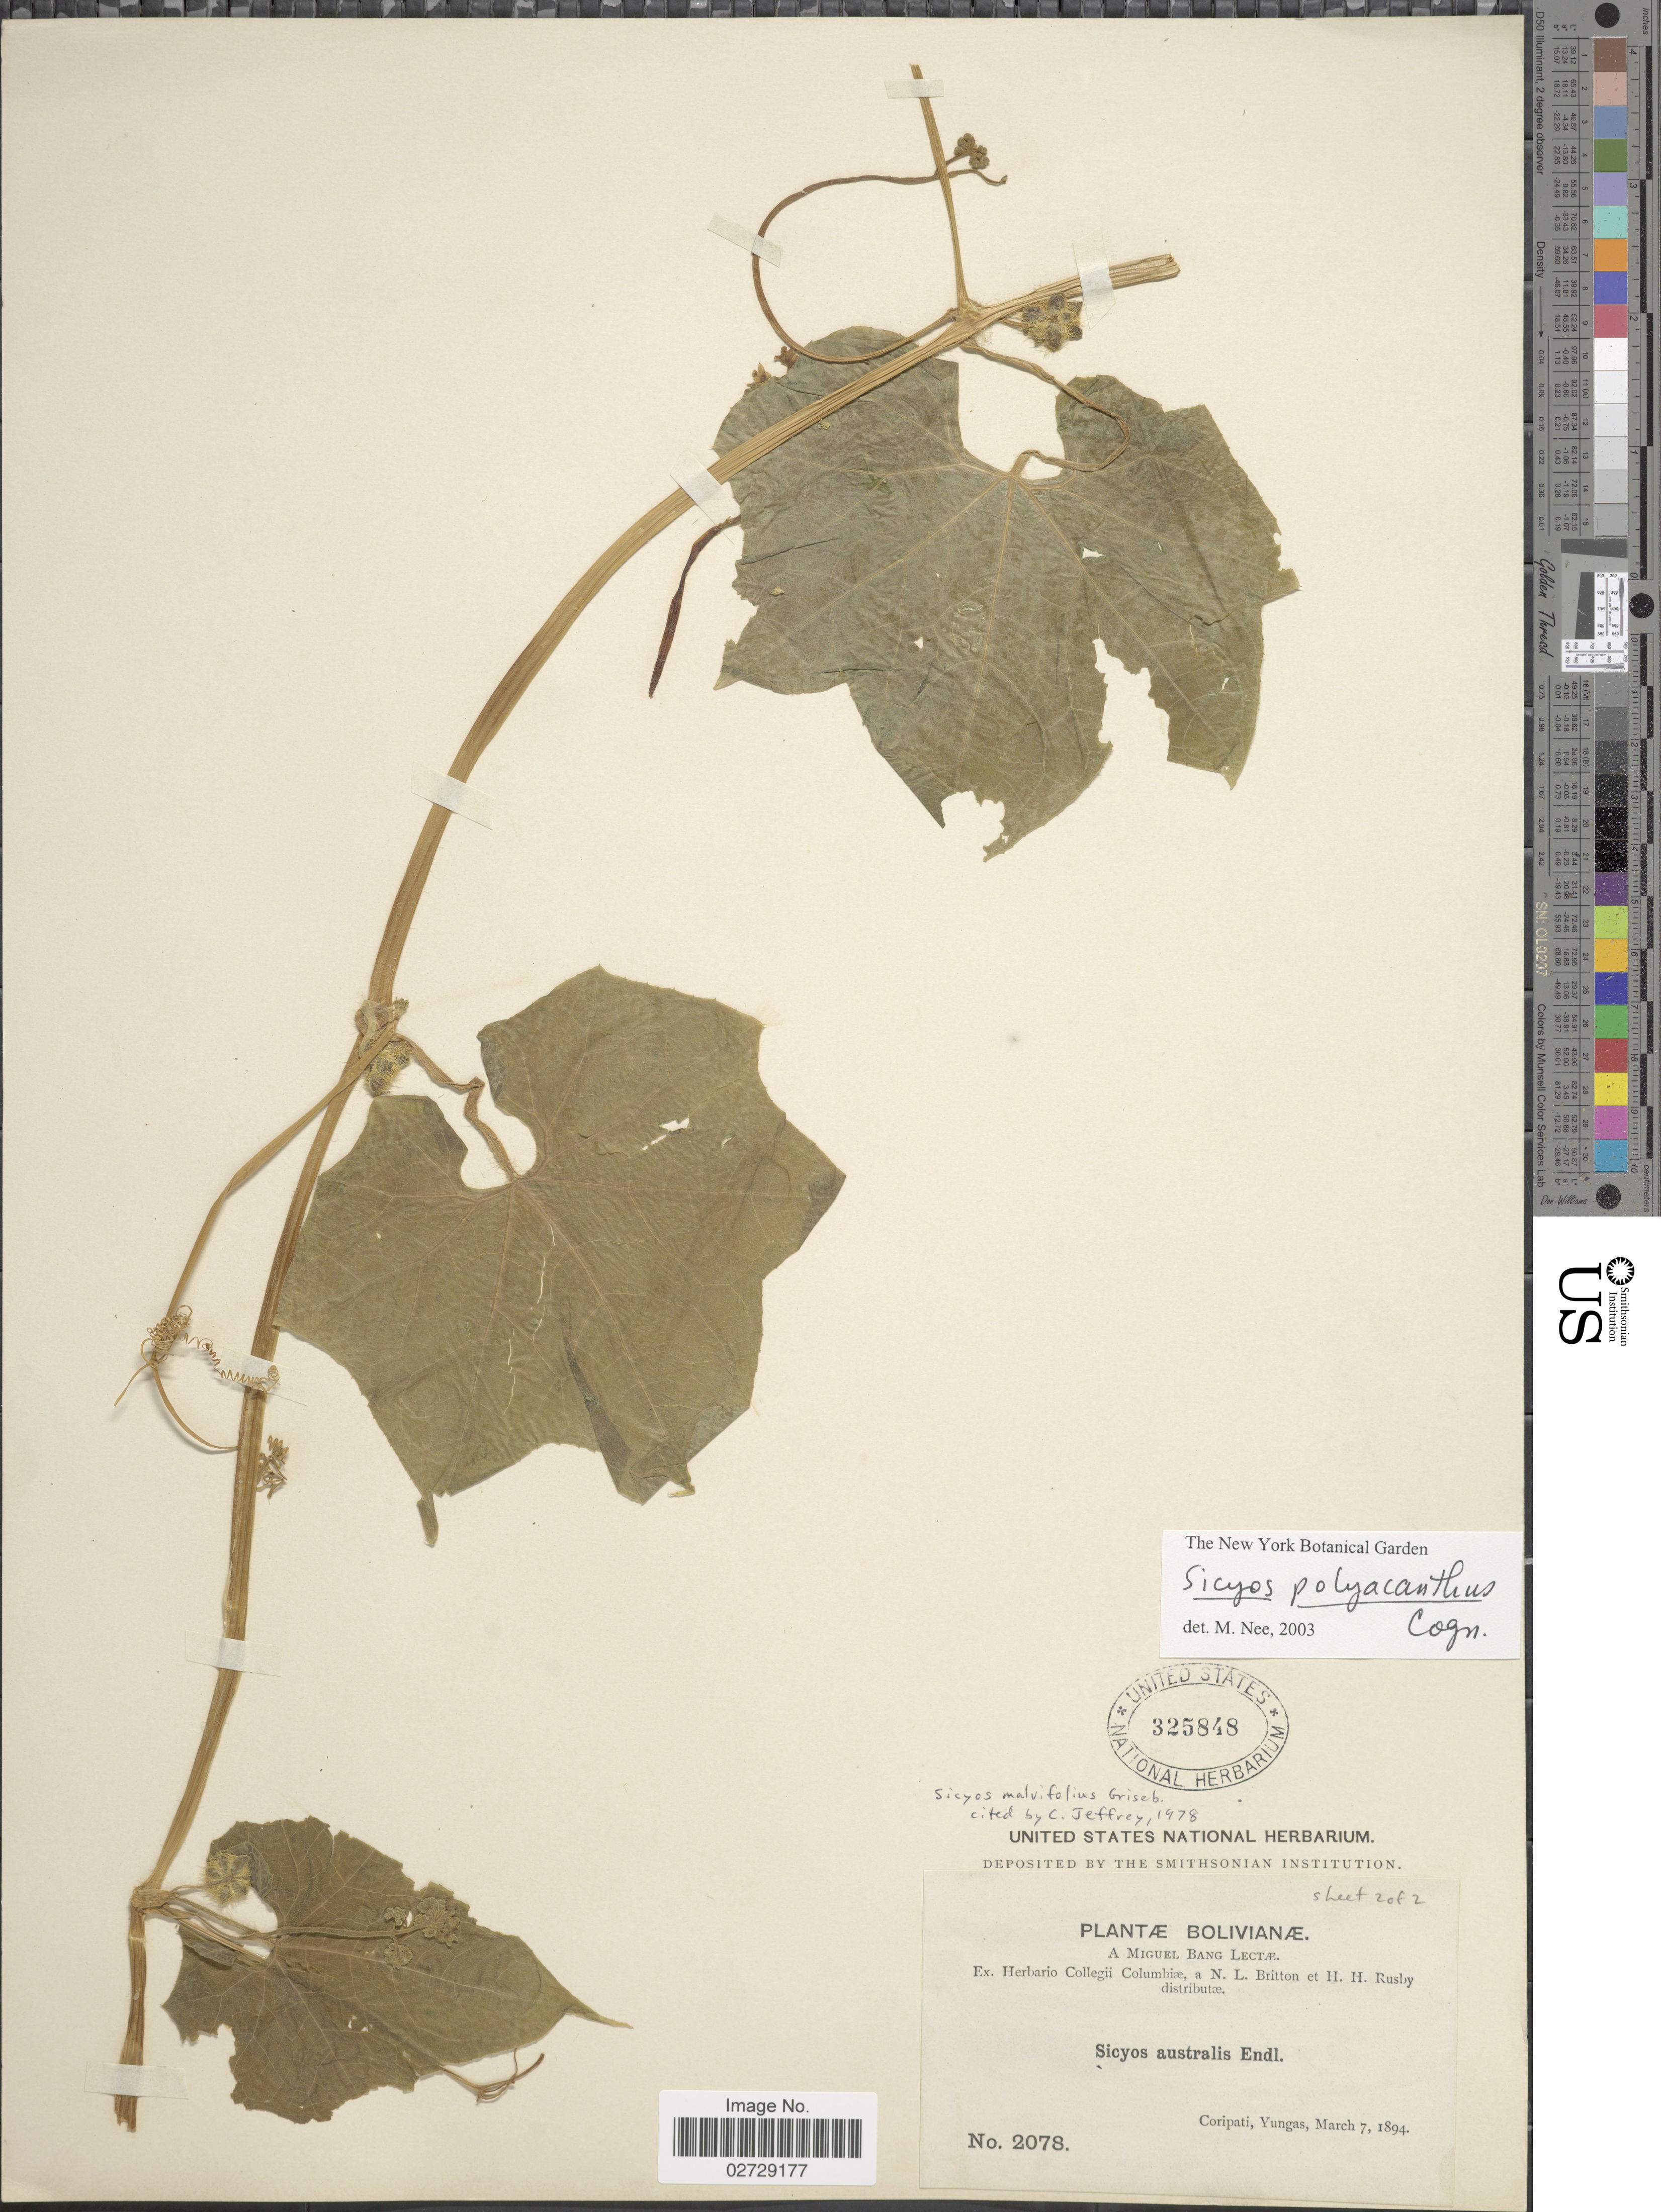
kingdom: Plantae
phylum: Tracheophyta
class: Magnoliopsida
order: Cucurbitales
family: Cucurbitaceae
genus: Sicyos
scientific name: Sicyos polyacanthos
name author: Cogn.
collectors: M. Bang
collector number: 2078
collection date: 1894-03-07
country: Bolivia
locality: Coripati, Yungas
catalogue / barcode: US 325848